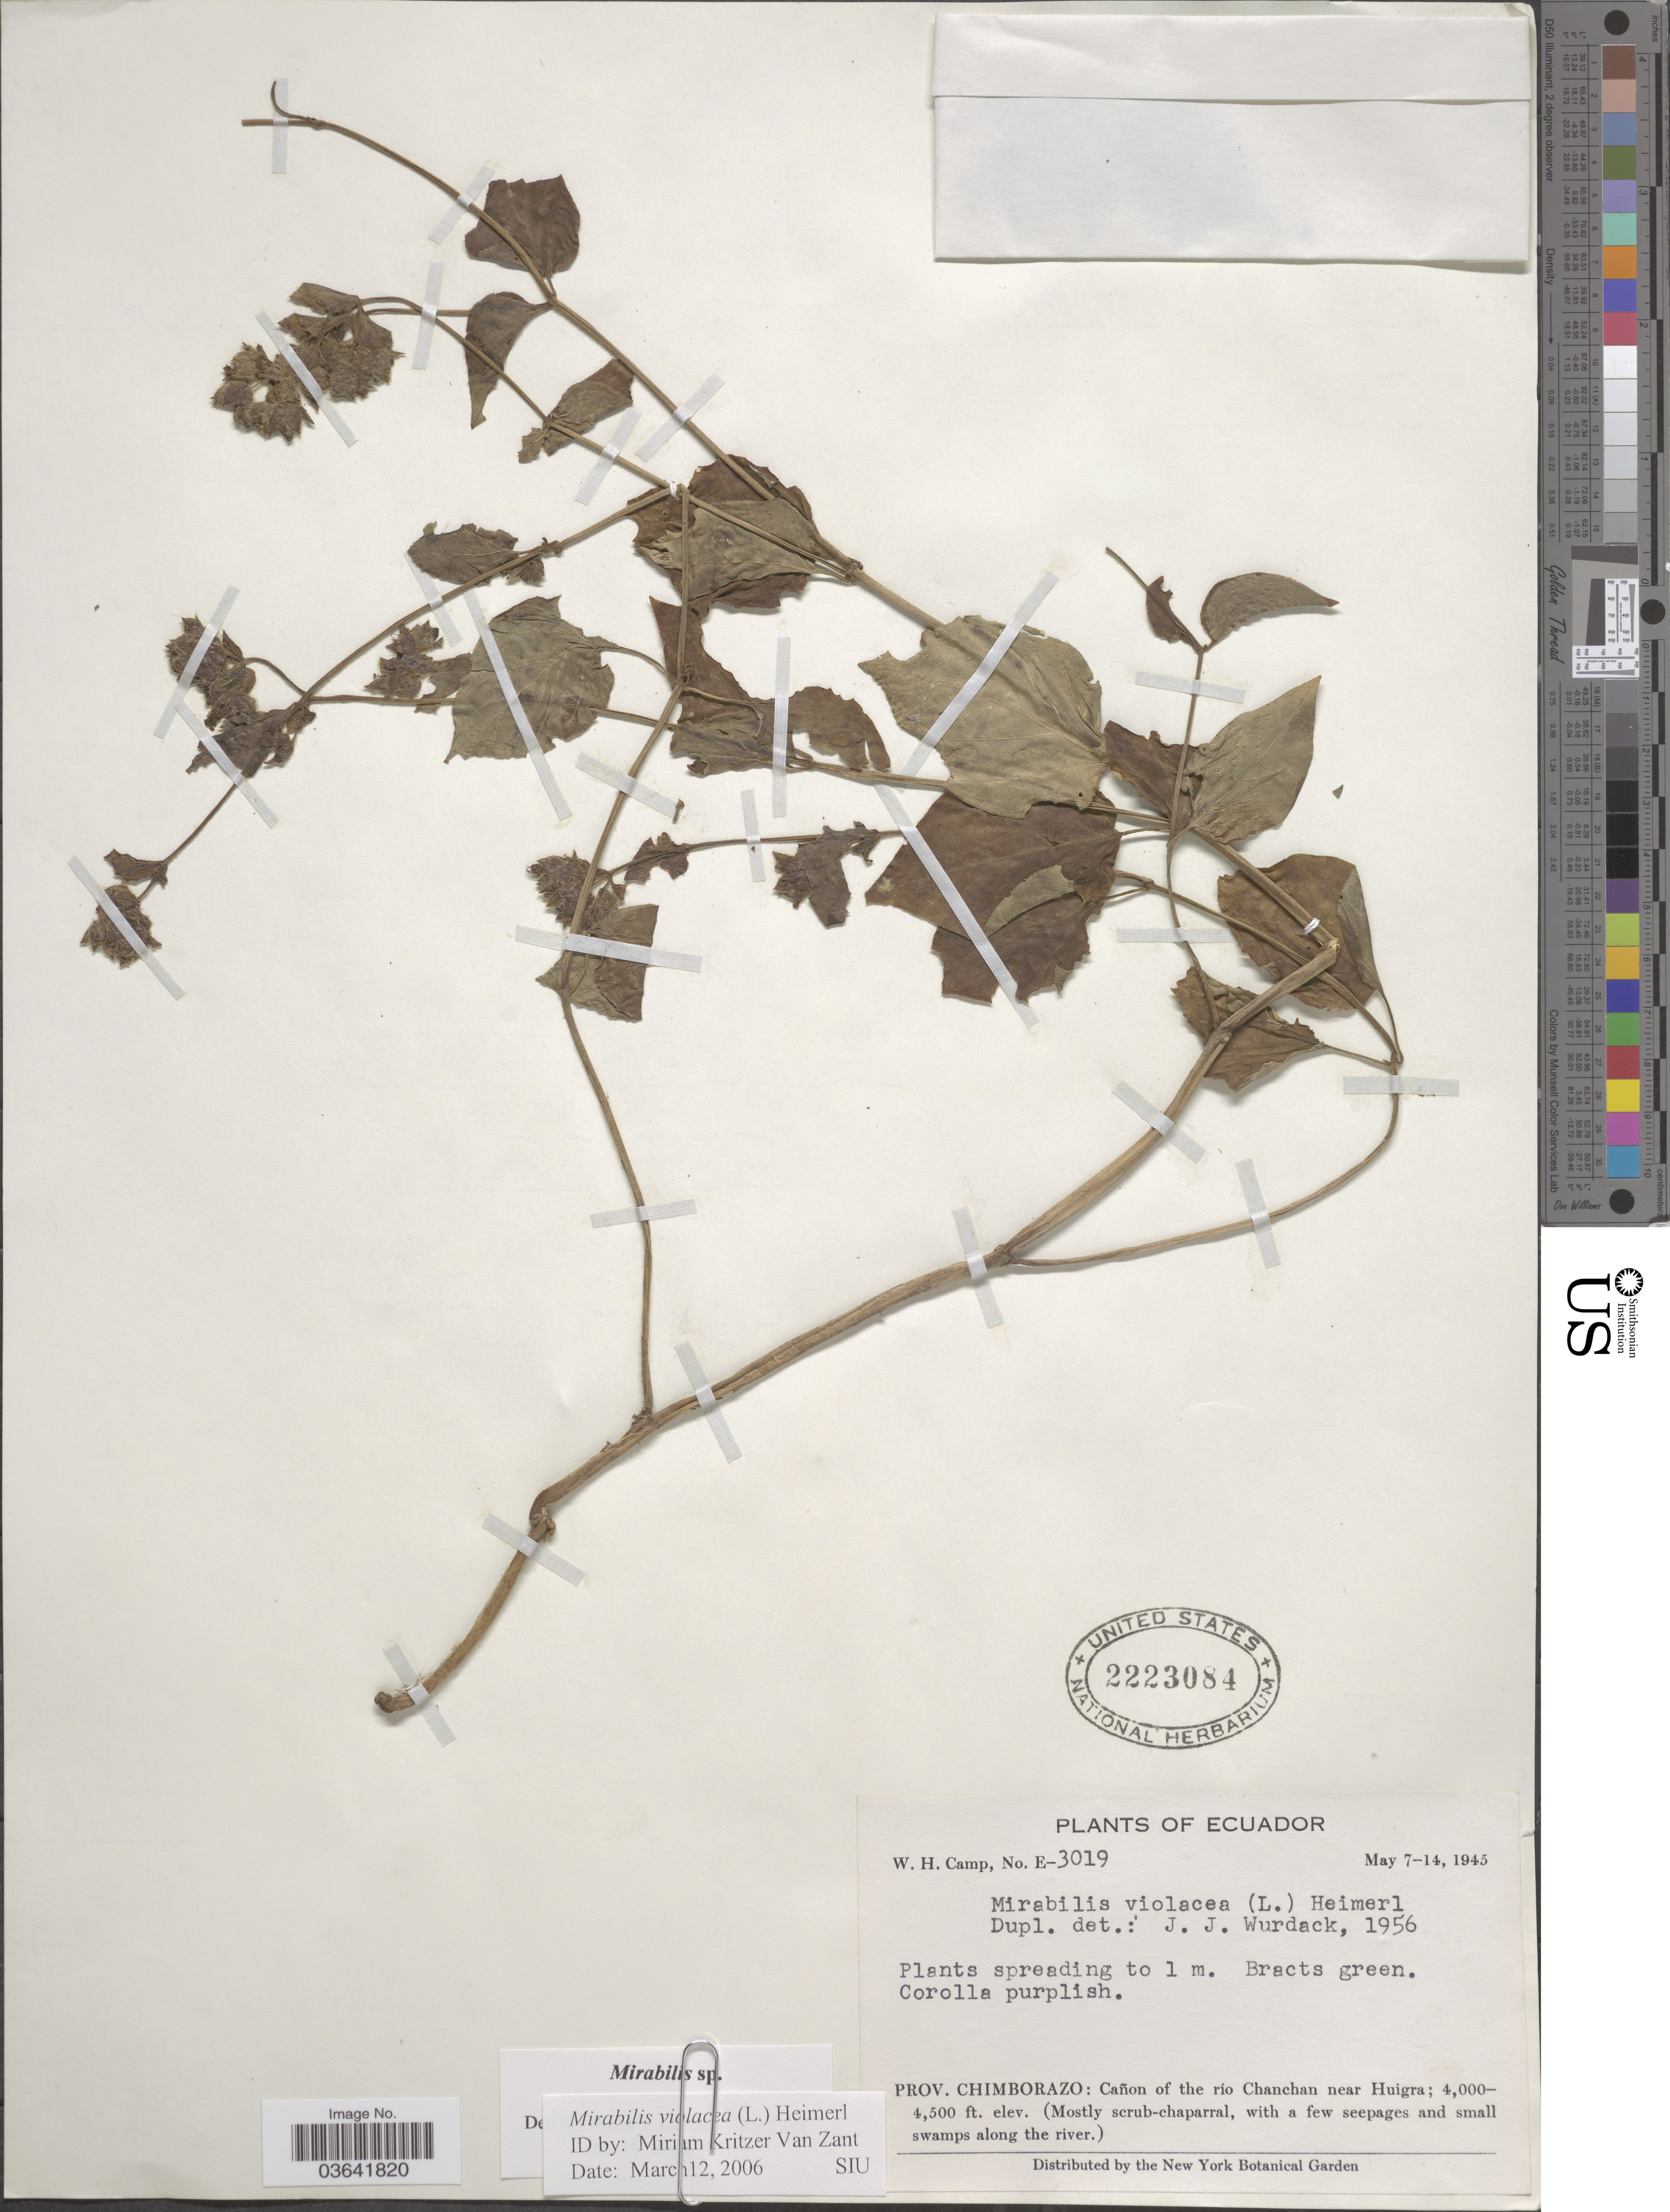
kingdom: Plantae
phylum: Tracheophyta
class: Magnoliopsida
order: Caryophyllales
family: Nyctaginaceae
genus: Mirabilis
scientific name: Mirabilis violacea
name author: (L.) Heimerl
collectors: W. H. Camp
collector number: E-3019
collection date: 1945-05-07/1945-05-14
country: Ecuador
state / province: Chimborazo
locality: Cañon of the río Chanchan near Huigra.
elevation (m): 1219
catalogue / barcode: US 2223084